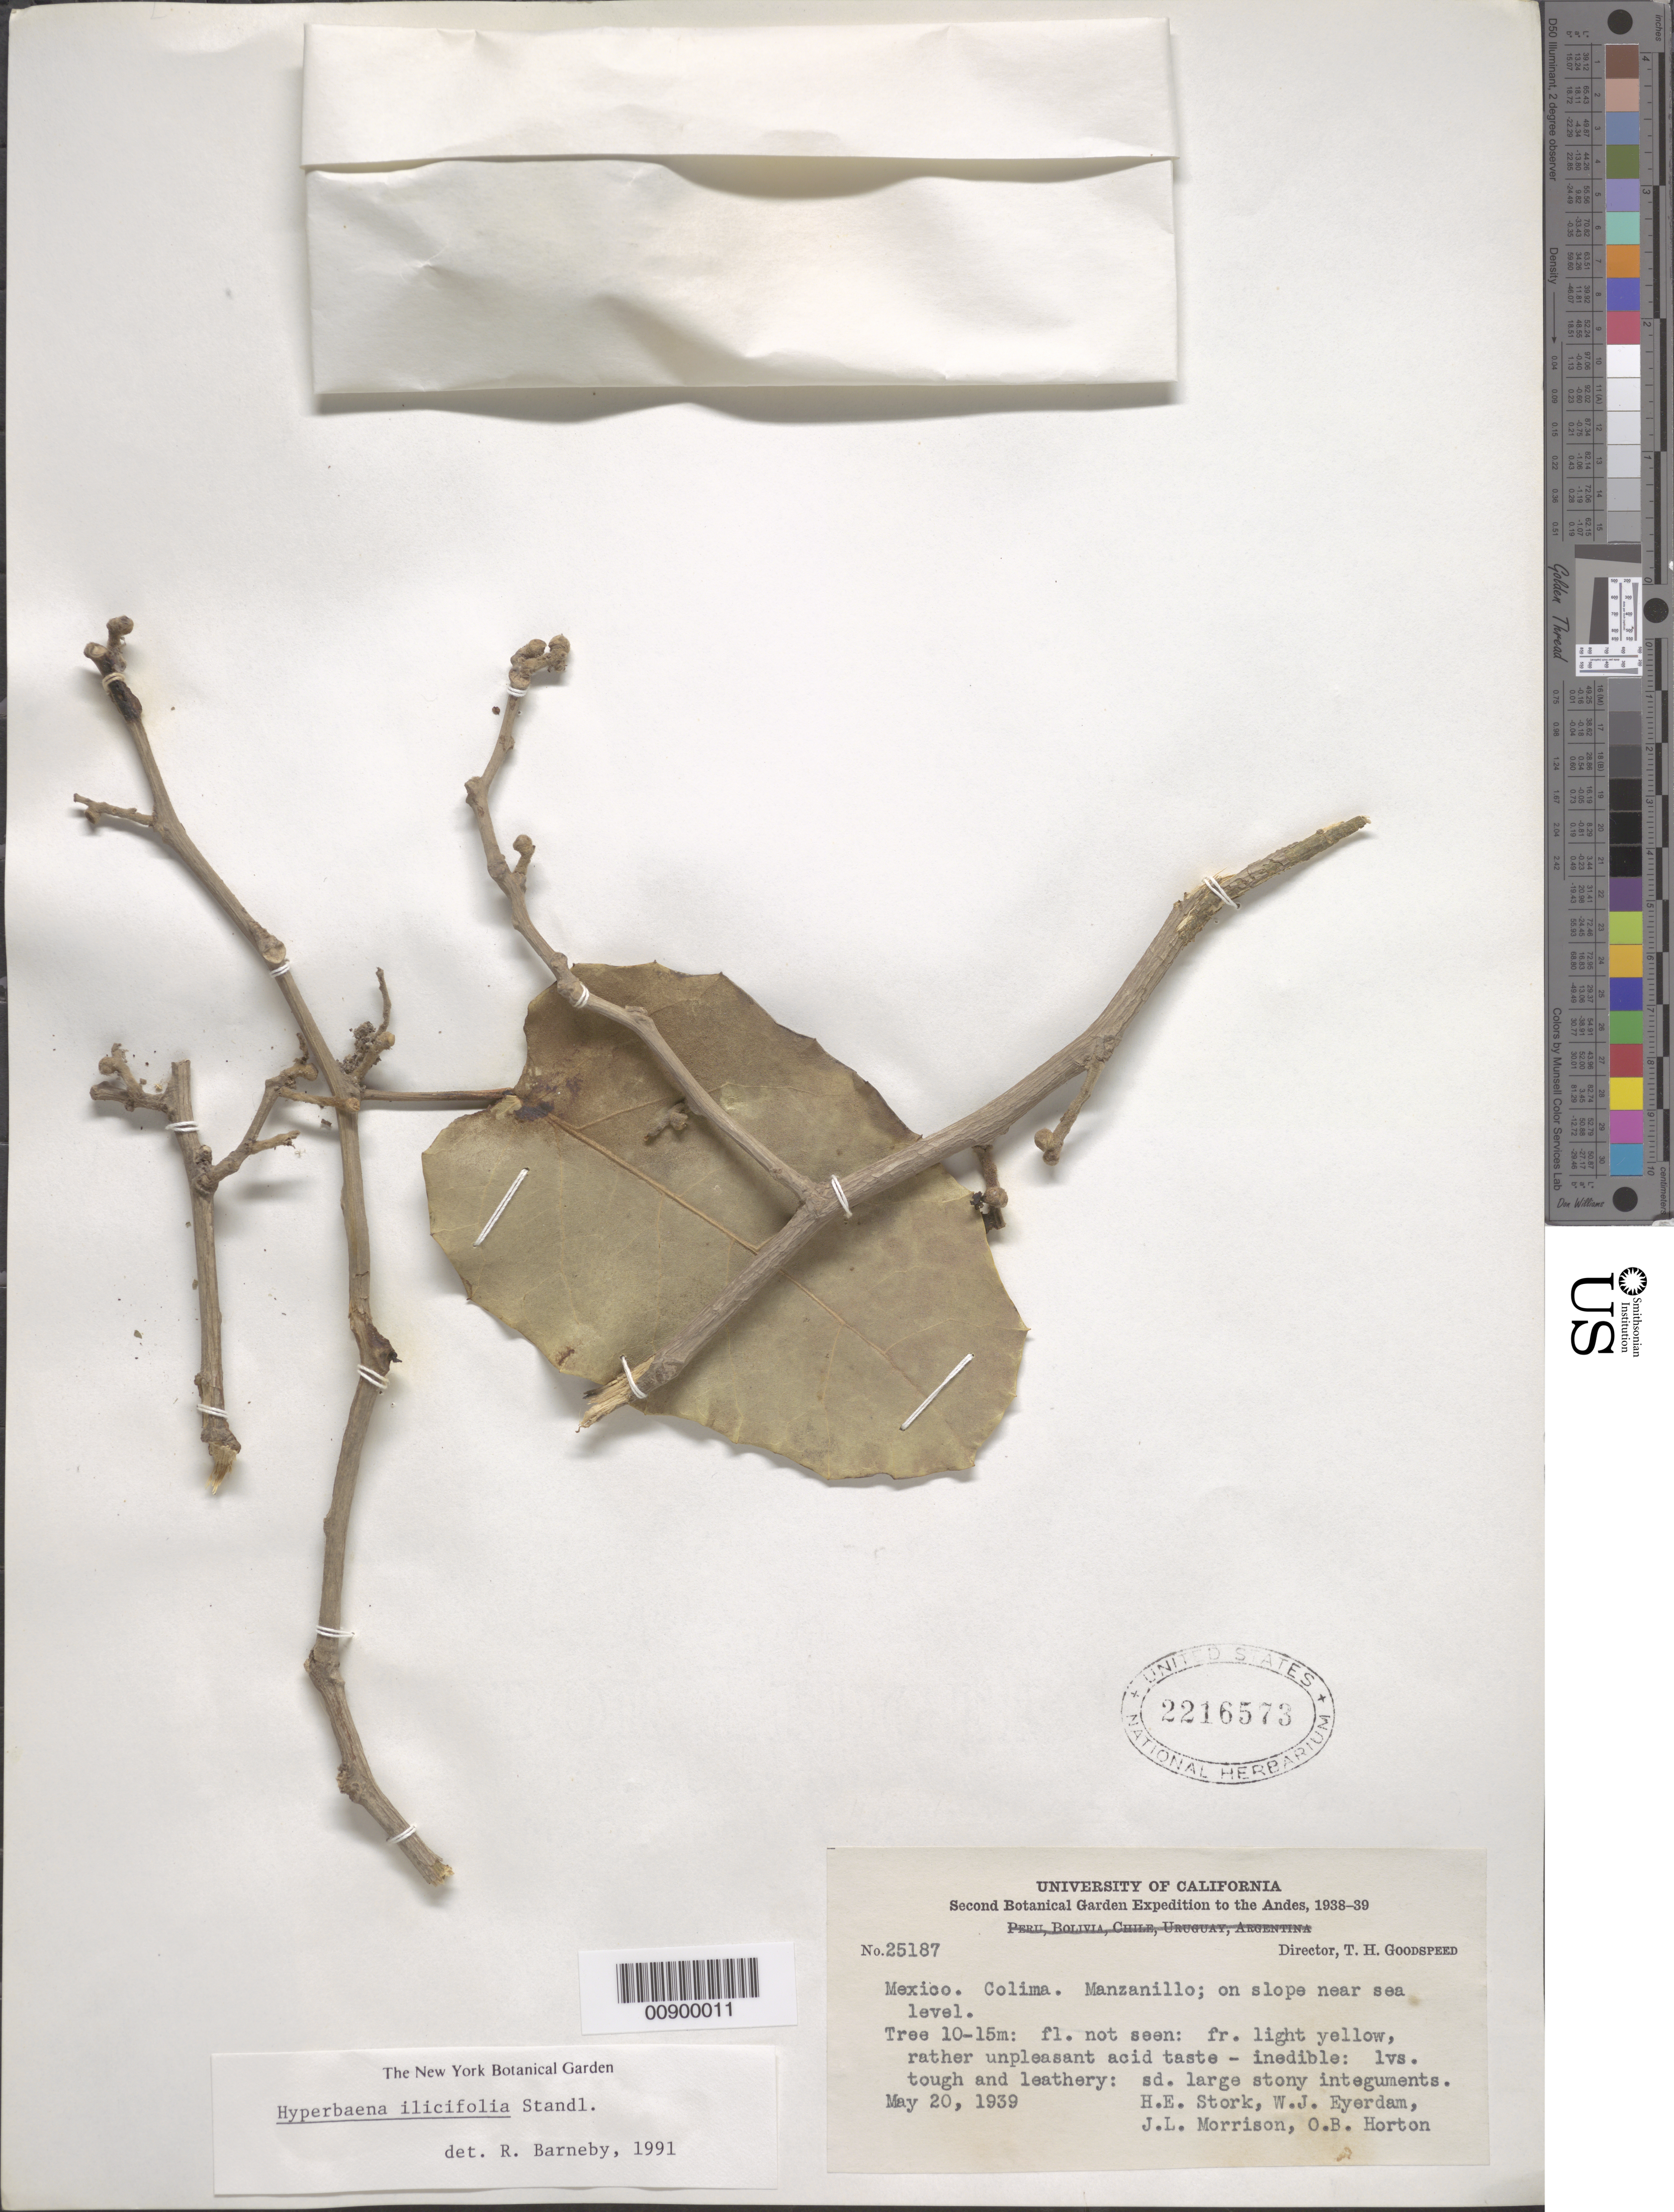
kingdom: Plantae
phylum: Tracheophyta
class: Magnoliopsida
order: Ranunculales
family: Menispermaceae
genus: Hyperbaena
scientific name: Hyperbaena ilicifolia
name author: Standl.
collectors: H. E. Stork, W. J. Eyerdam, J. L. Morrison & O. B. Horton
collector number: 25187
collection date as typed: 20 May 1939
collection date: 1939-05-20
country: Mexico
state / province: Colima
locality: Colima: Manzanillo.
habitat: On slope.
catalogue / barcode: US 2216573